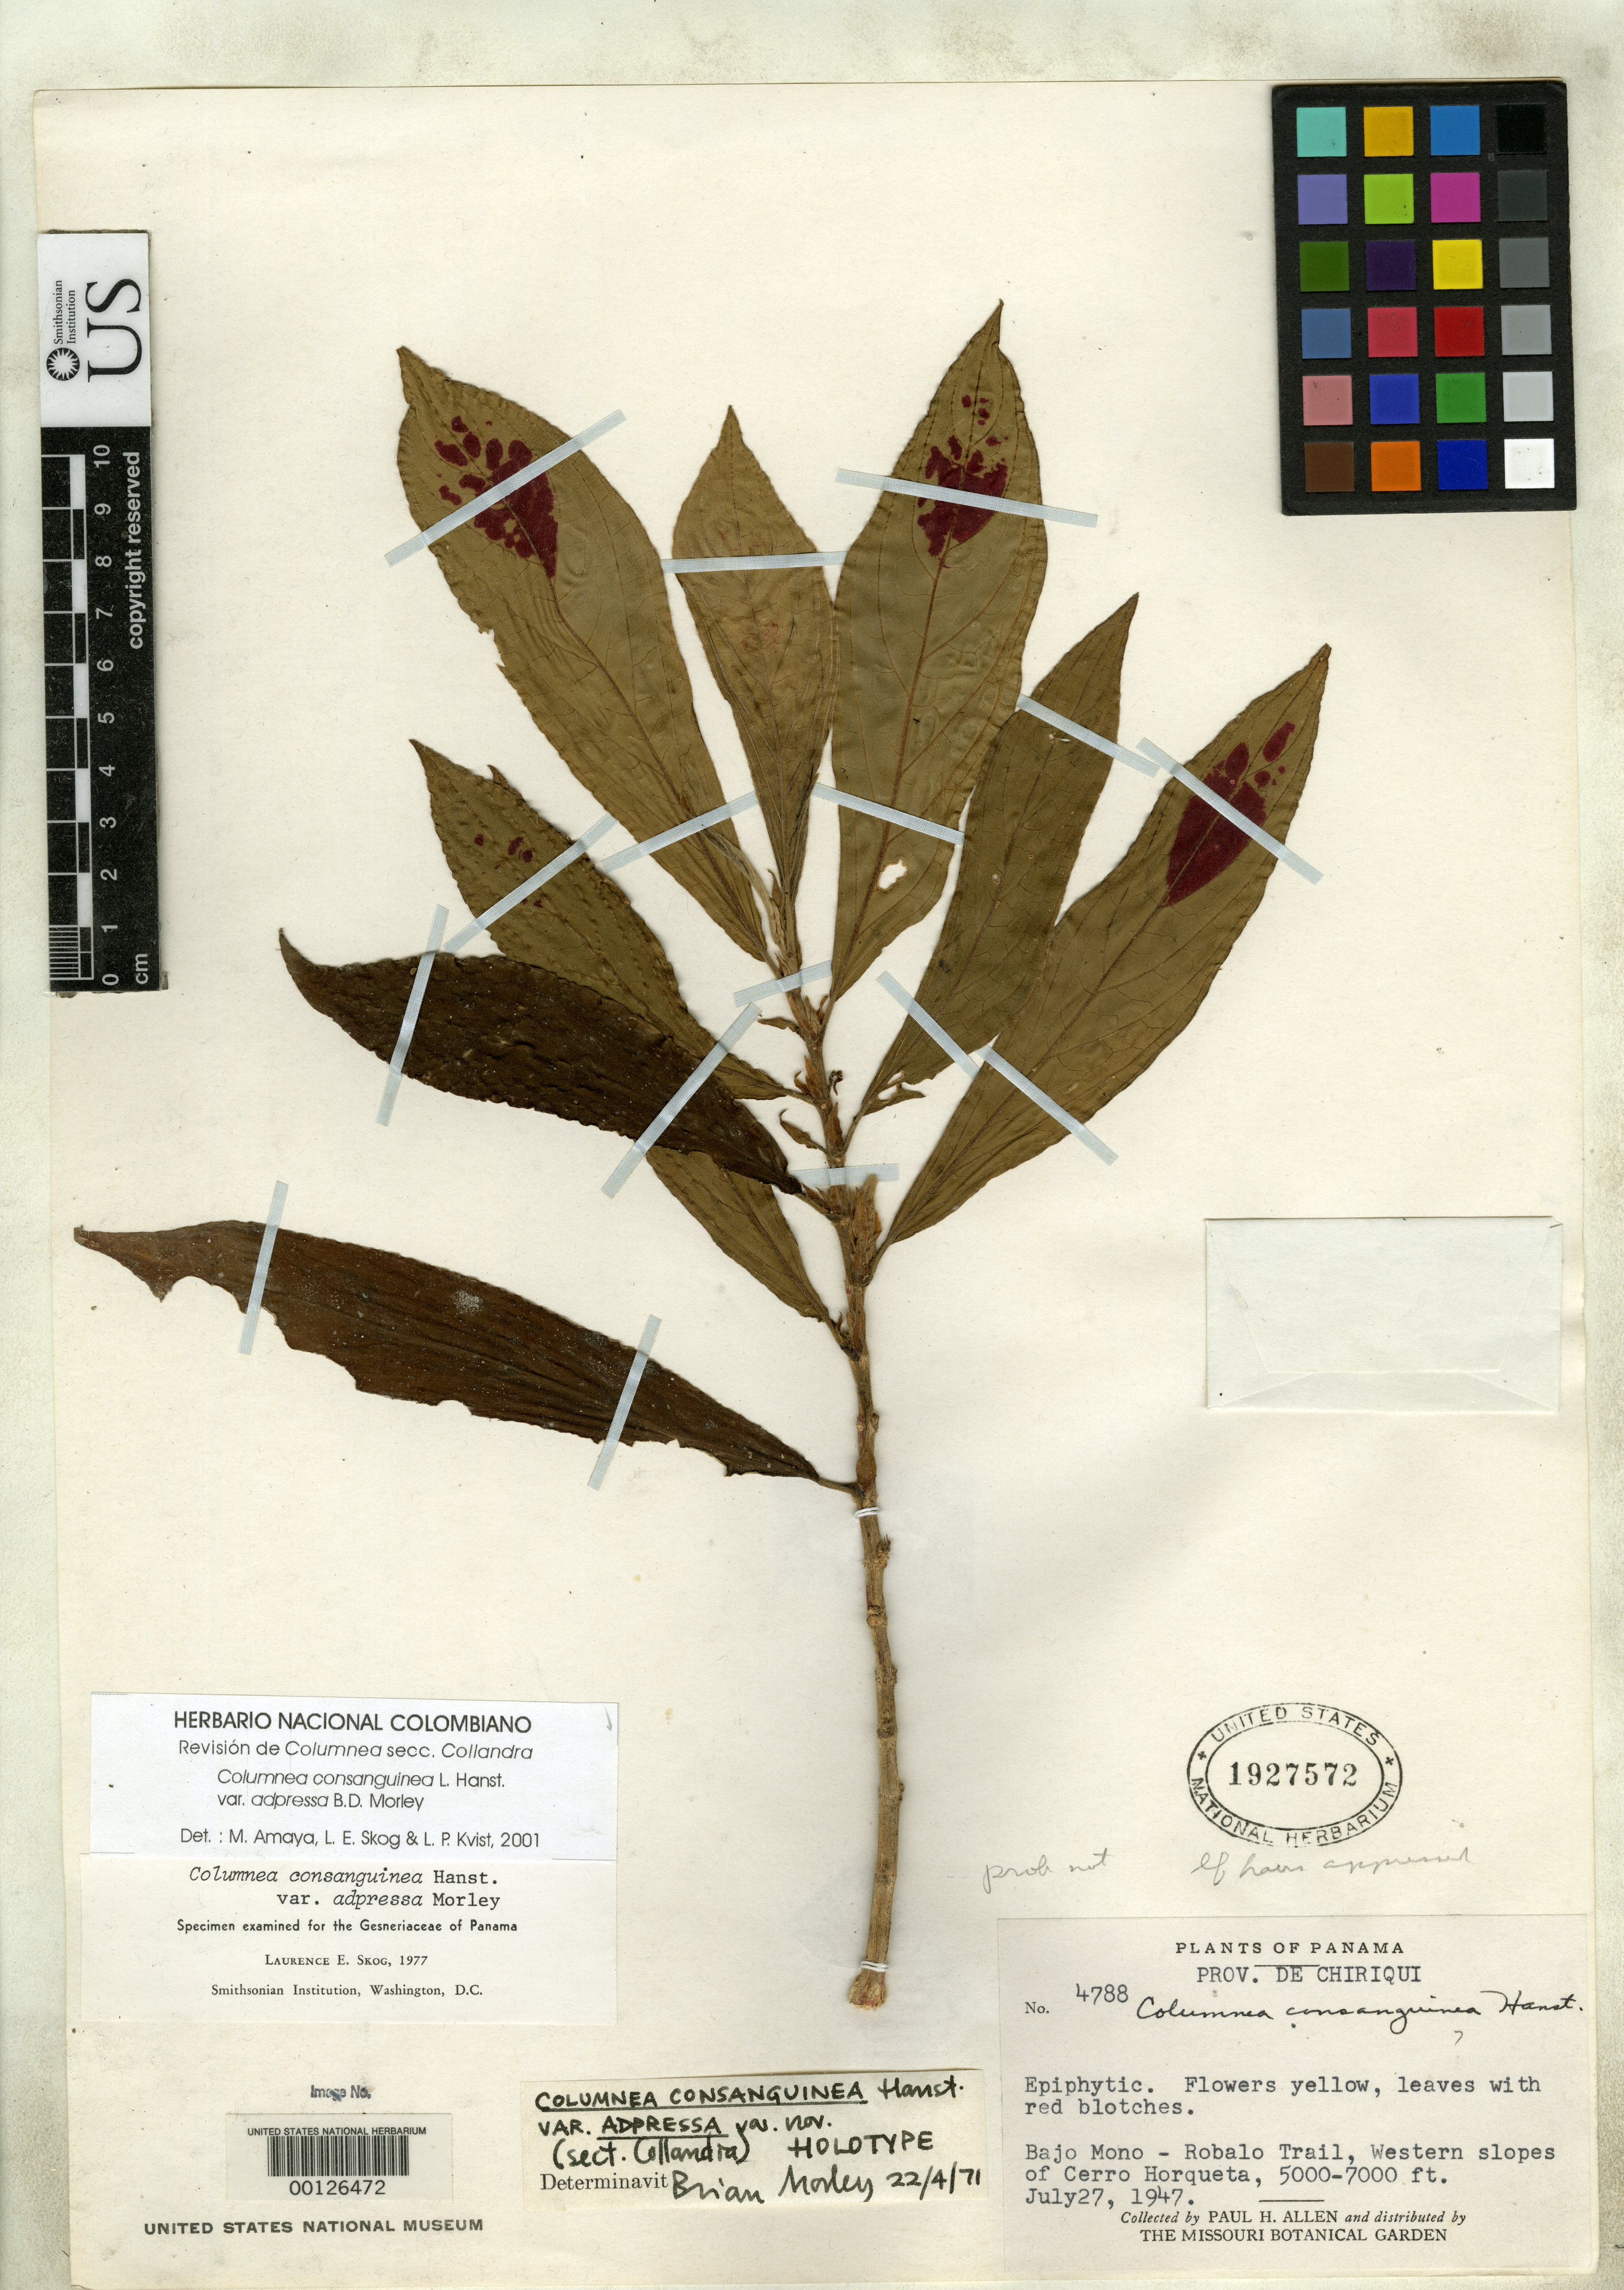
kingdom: Plantae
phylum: Tracheophyta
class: Magnoliopsida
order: Lamiales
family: Gesneriaceae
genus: Columnea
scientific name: Columnea consanguinea var. adpressa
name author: B.D. Morley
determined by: Amaya-Márquez, M.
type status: Holotype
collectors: P. H. Allen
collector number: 4788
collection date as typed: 27 Jul 1947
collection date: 1947-07-27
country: Panama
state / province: Chiriquí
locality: Bajo Mono-Robalo Trail, western slopes of Cerro Horqueta.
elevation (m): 1524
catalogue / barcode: US 1927572